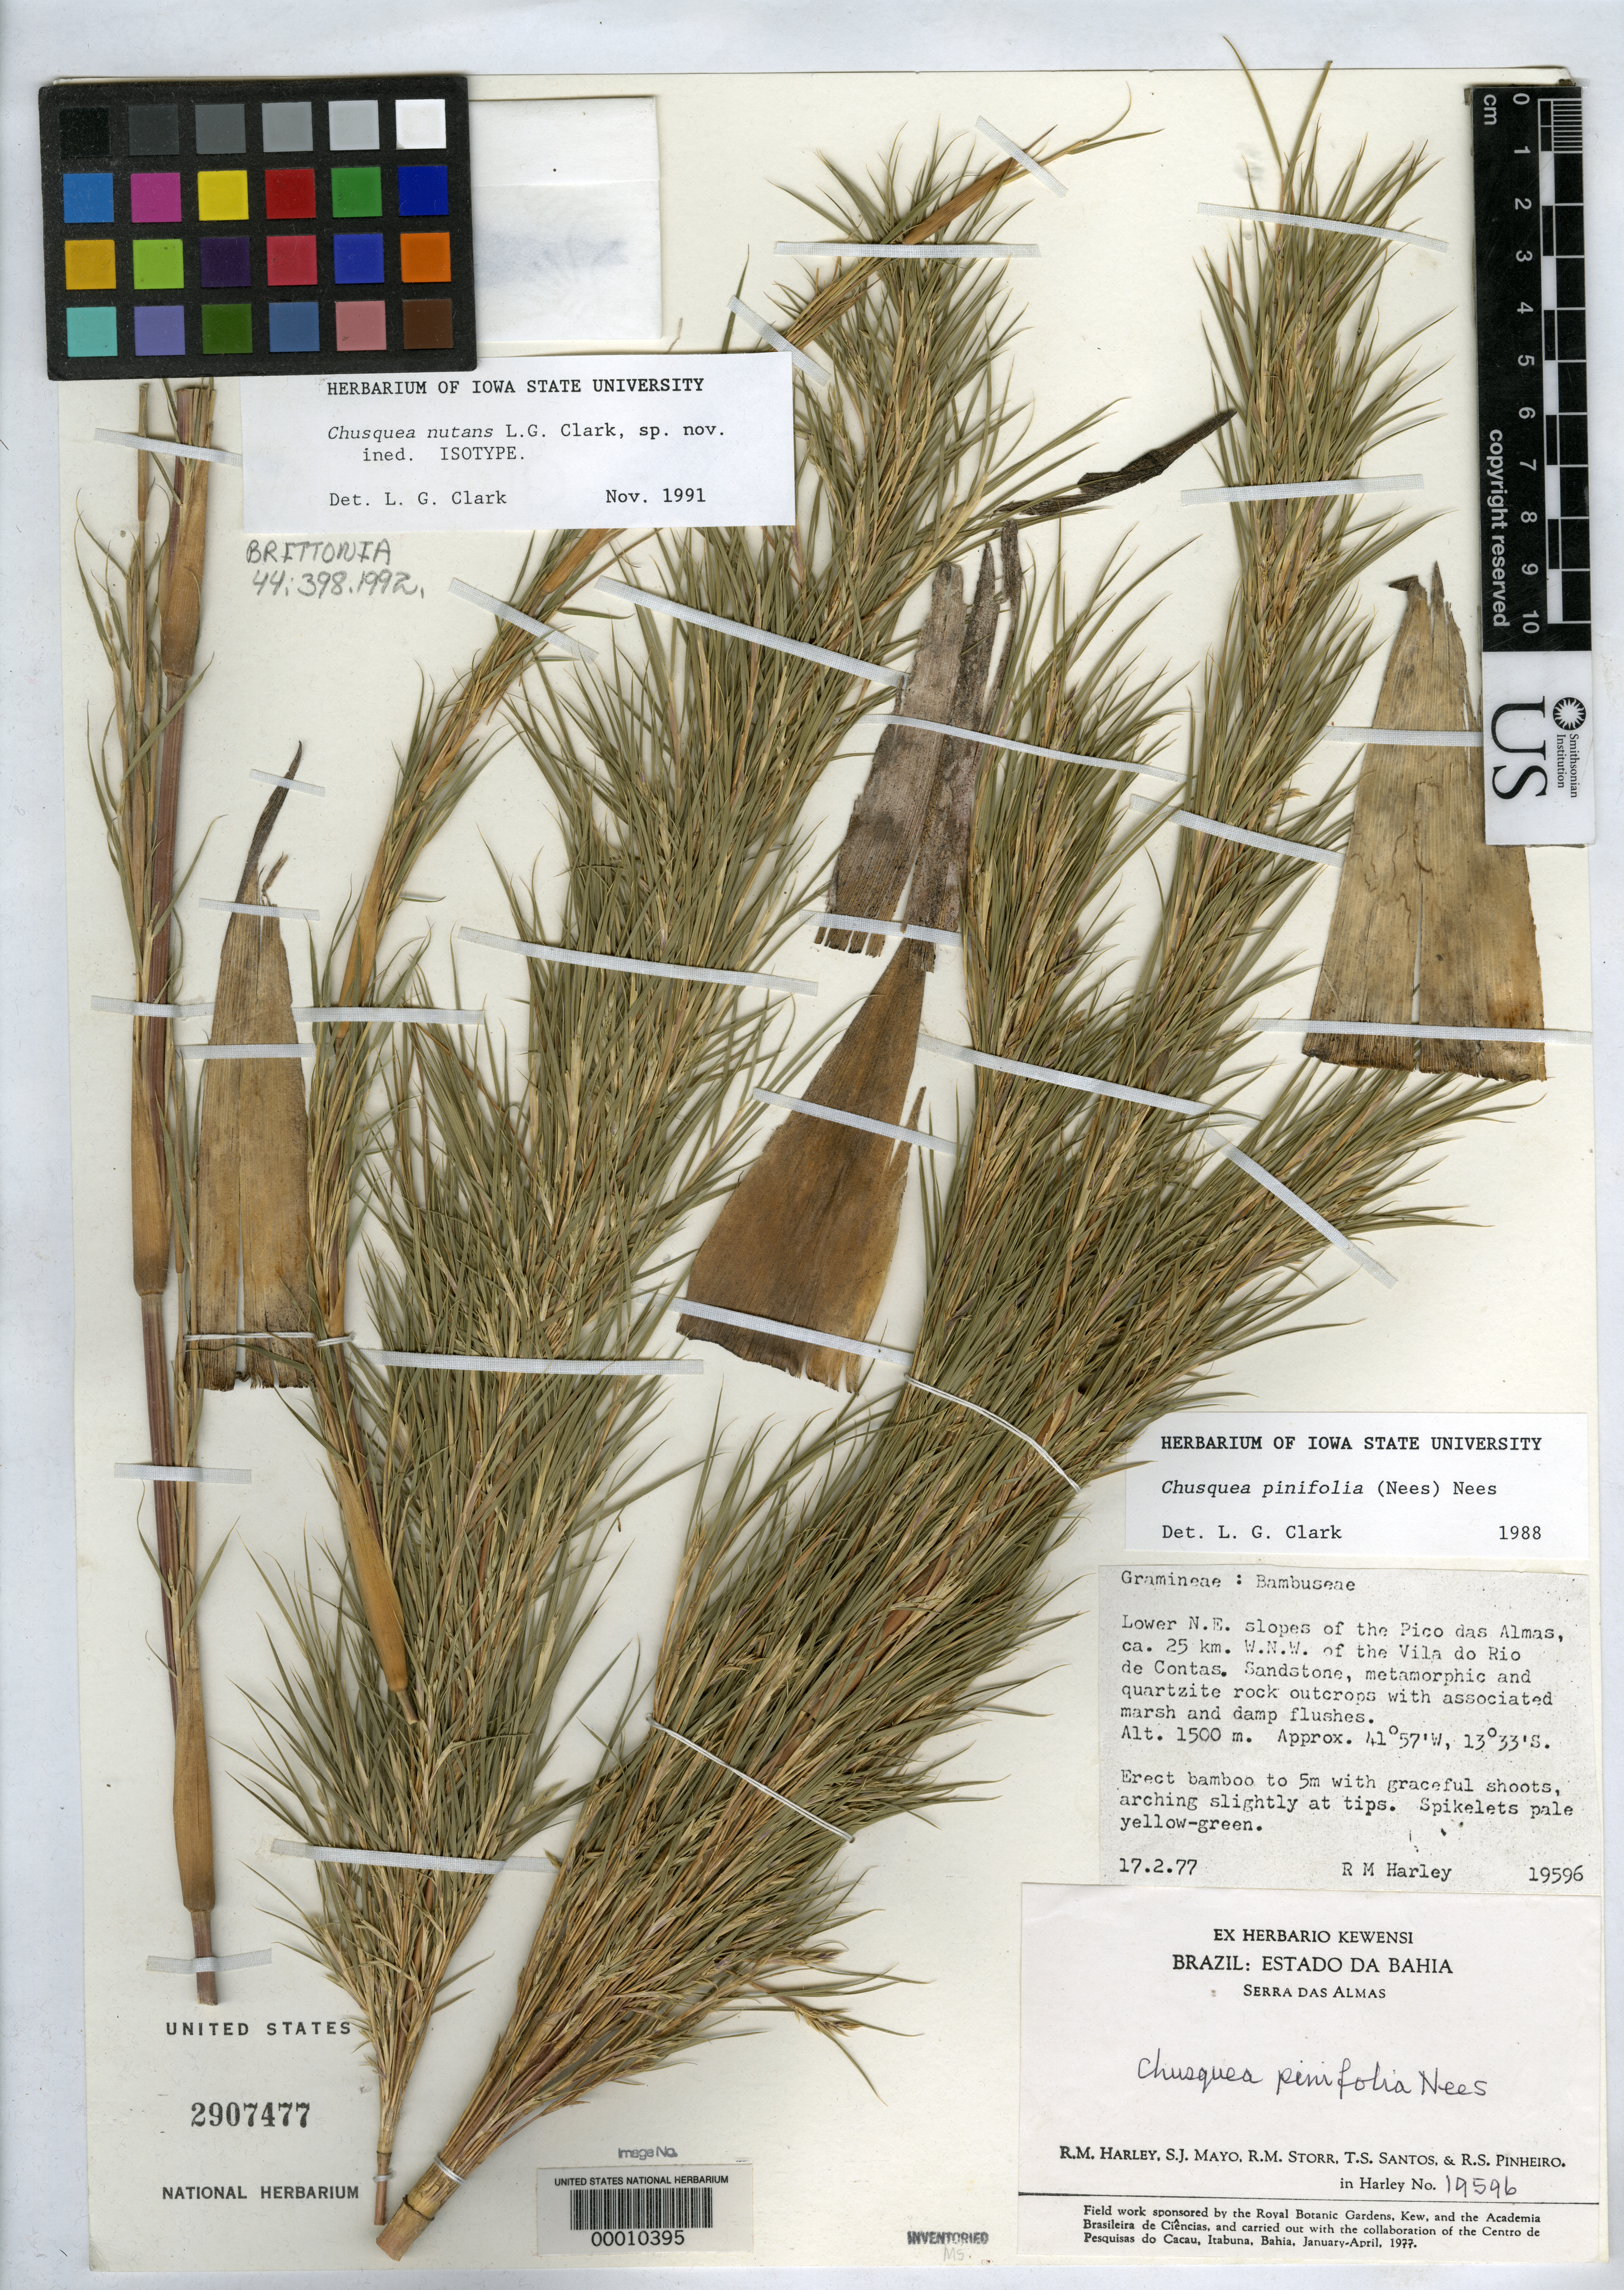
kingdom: Plantae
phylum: Tracheophyta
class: Liliopsida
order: Poales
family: Poaceae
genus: Chusquea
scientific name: Chusquea nutans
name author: L.G. Clark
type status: Isotype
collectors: R. M. Harley, S. J. Mayo, R. M. Storr, T. S. Santos & R. S. Pinheiro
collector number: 19596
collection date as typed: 17 Feb 1977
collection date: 1977-02-17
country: Brazil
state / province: Bahia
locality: Serra das Almas.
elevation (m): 1500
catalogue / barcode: US 2907477